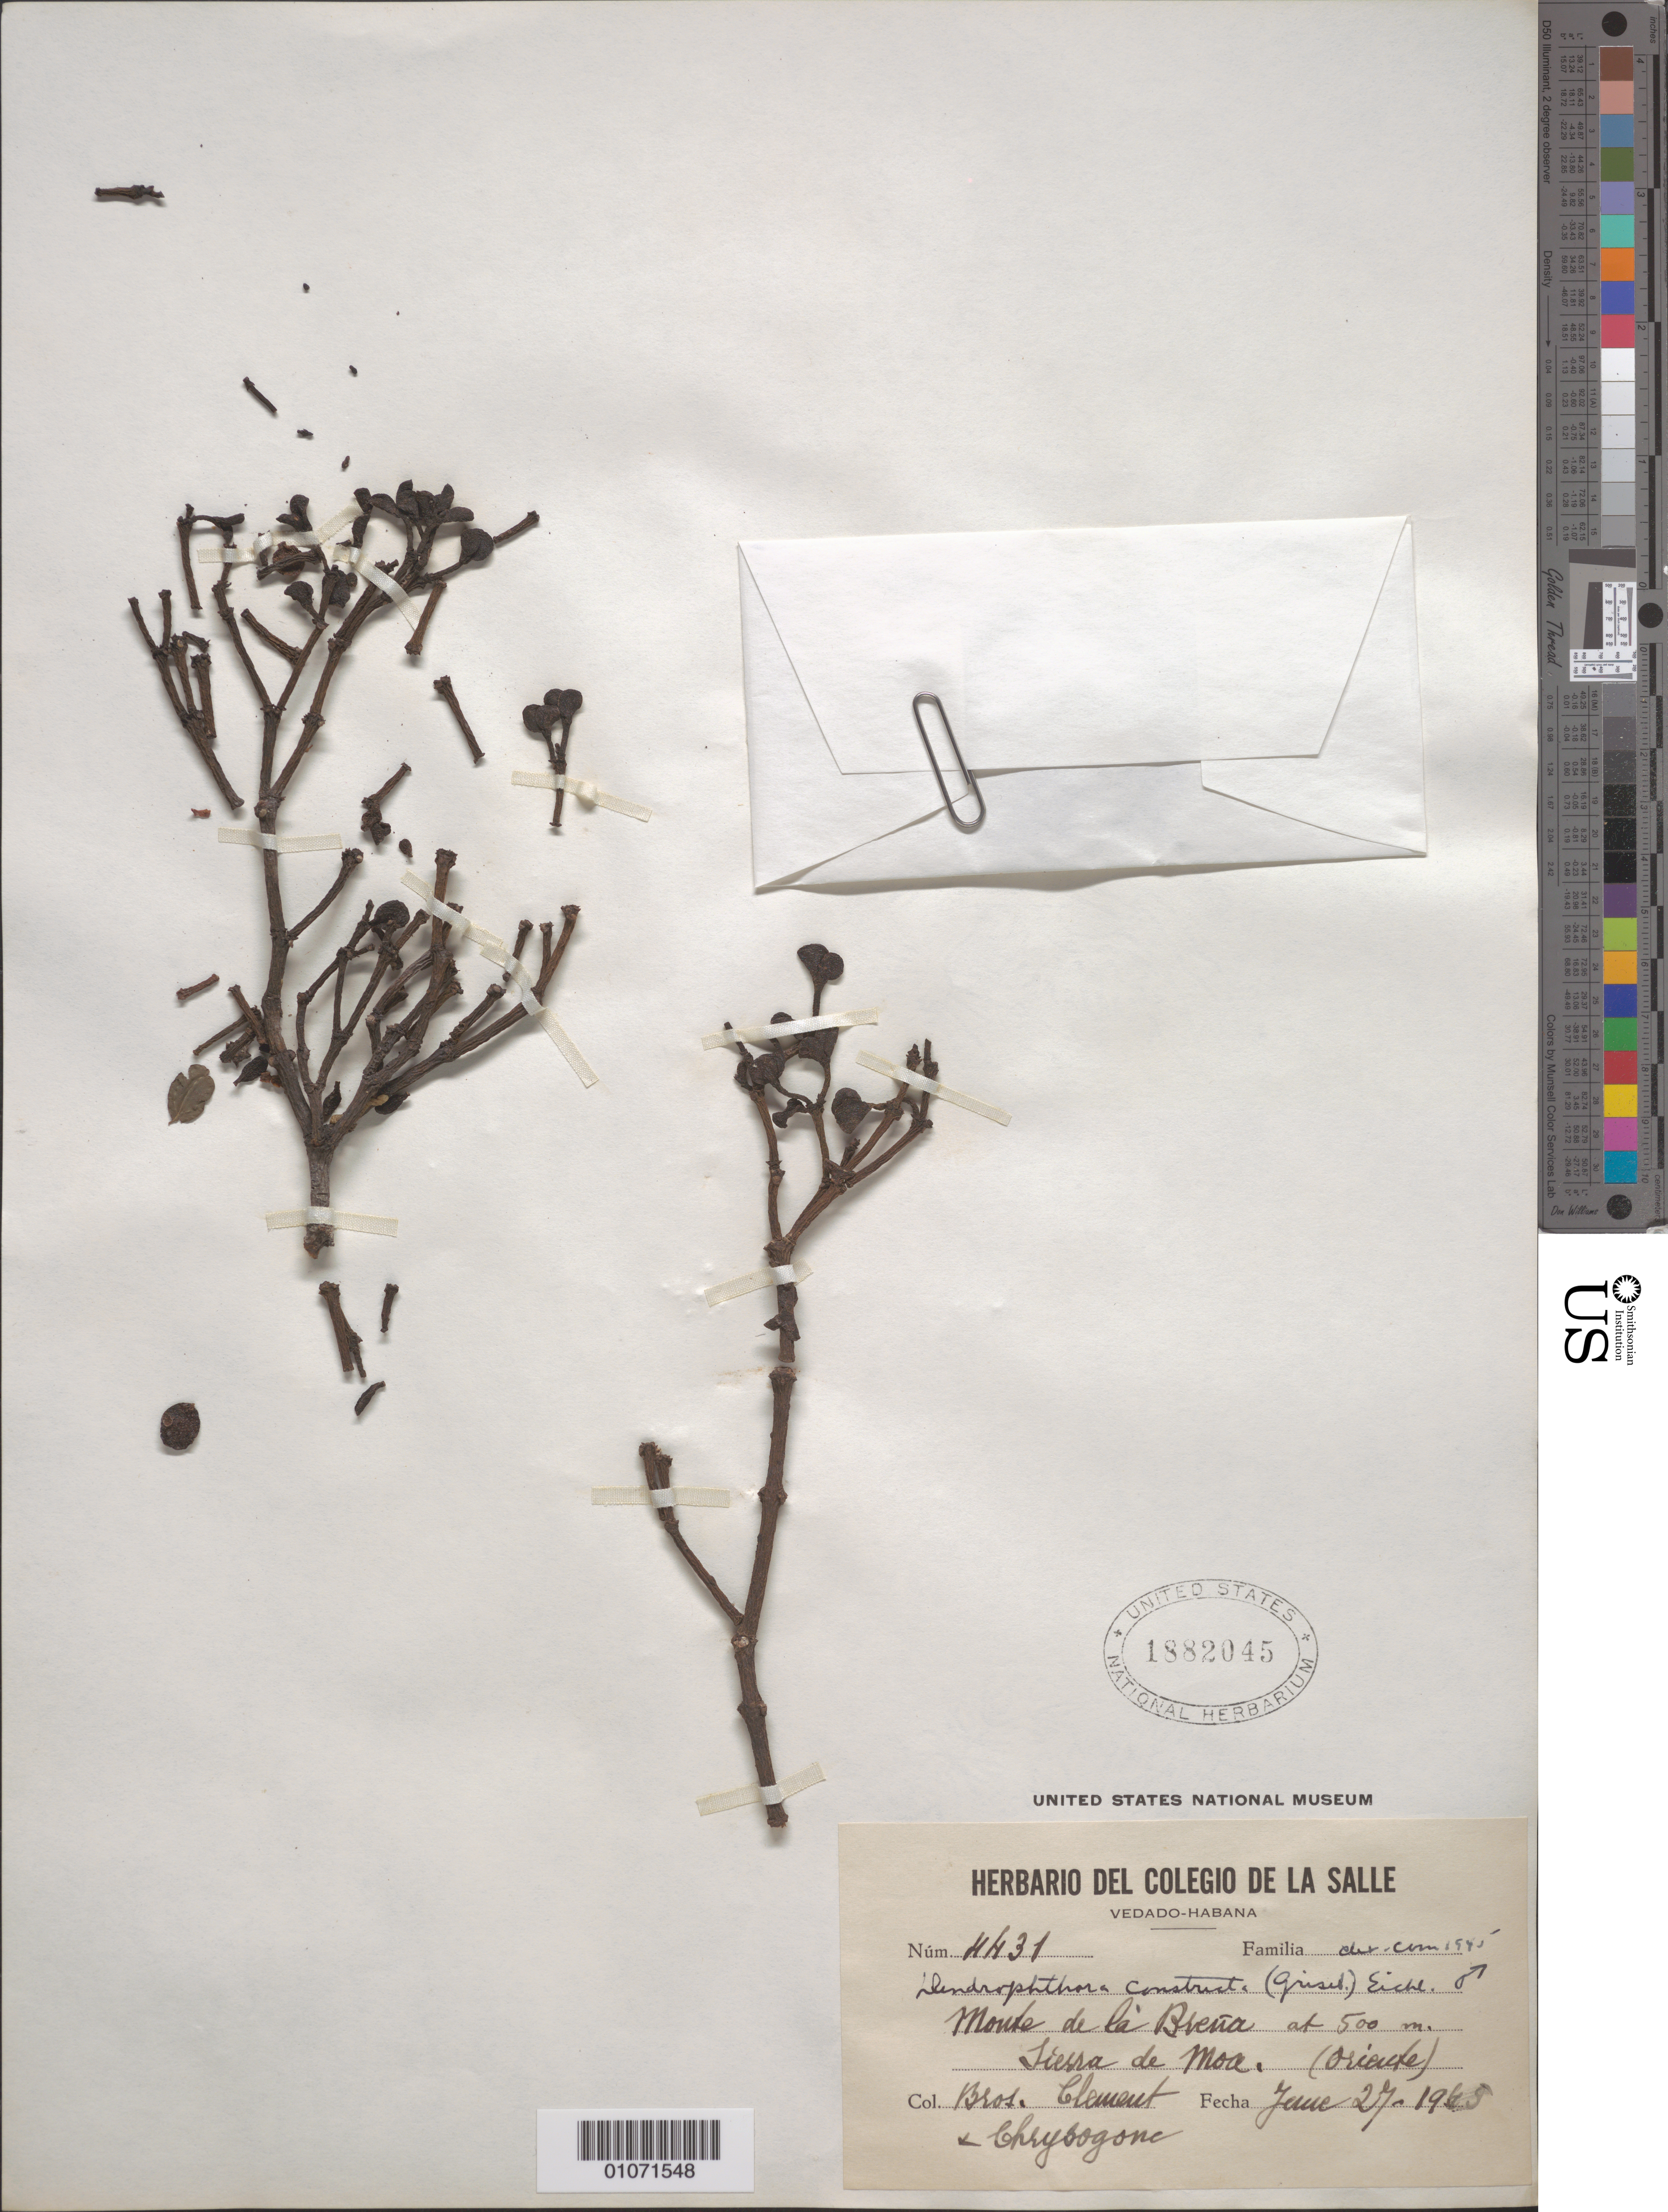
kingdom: Plantae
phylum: Tracheophyta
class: Magnoliopsida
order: Santalales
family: Viscaceae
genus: Dendrophthora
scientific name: Dendrophthora constricta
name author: Eichler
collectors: B. Clement & B. Chrysogone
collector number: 4431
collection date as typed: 27 Jun 1945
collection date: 1945-06-27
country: Cuba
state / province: Holguín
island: Cuba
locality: Sierra de la Brena, Sierra de Moa Oriente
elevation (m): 500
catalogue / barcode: US 1882045